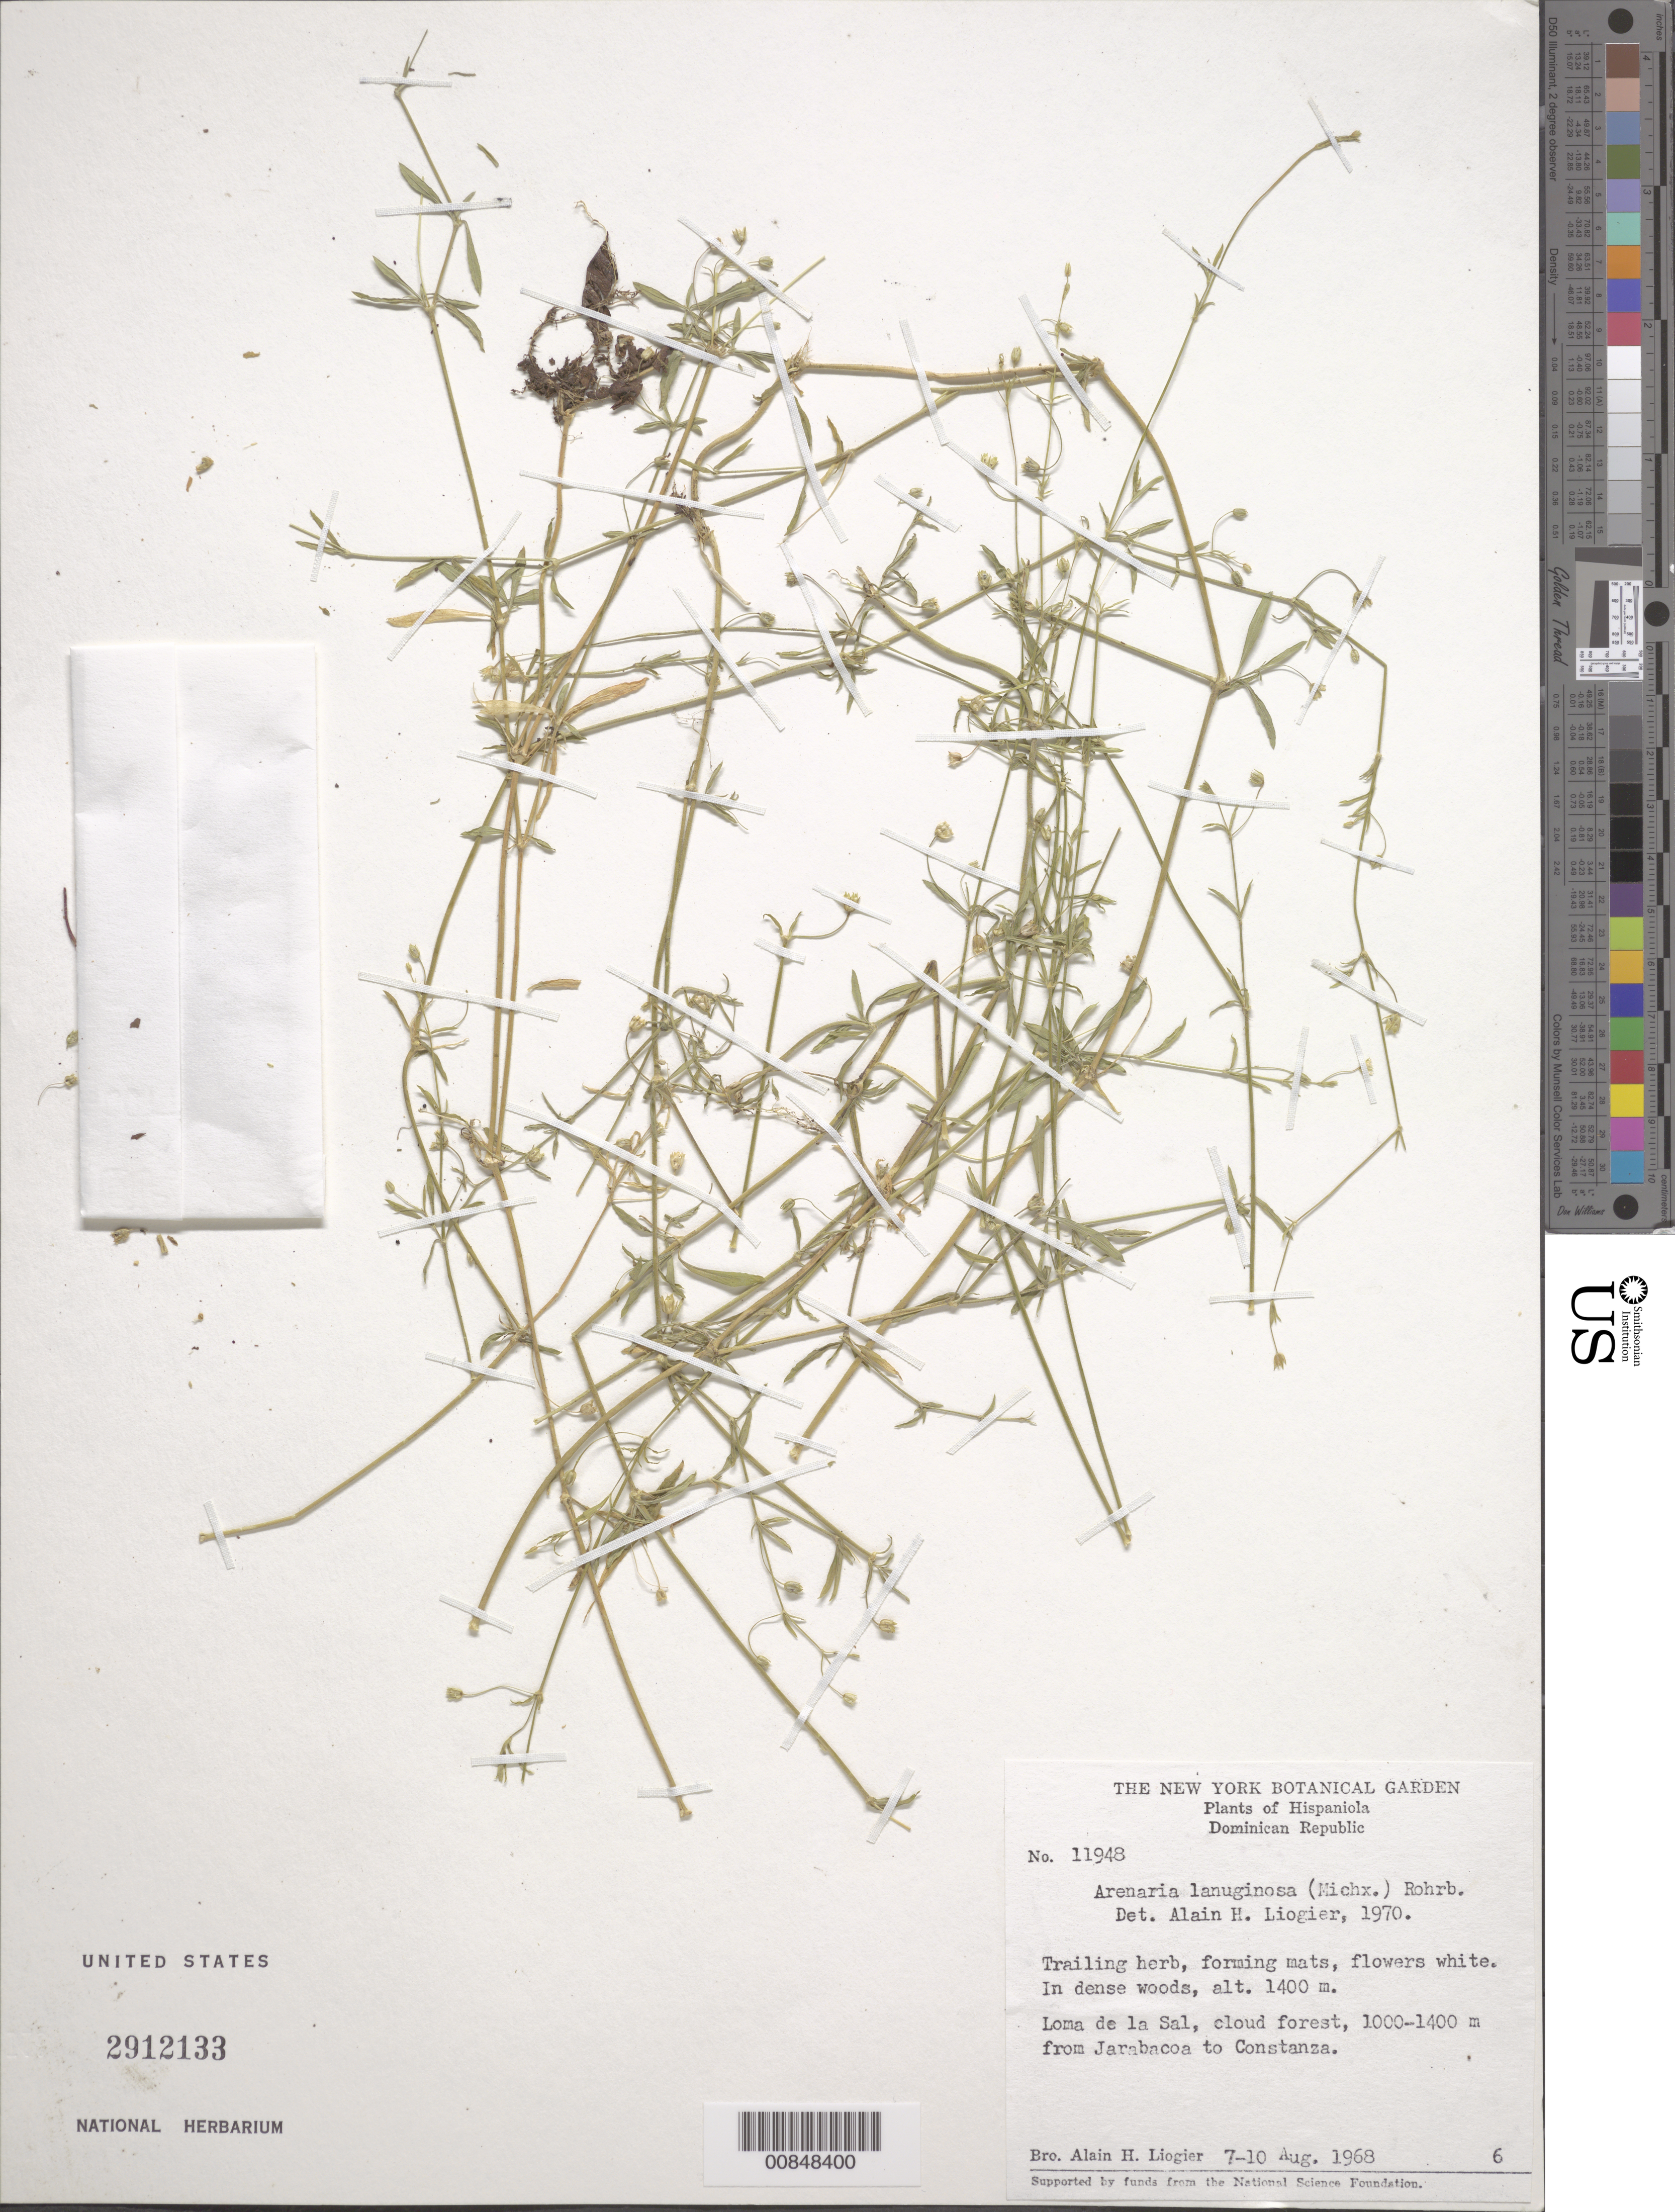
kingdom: Plantae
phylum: Tracheophyta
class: Magnoliopsida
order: Caryophyllales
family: Caryophyllaceae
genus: Arenaria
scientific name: Arenaria lanuginosa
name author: (Michx.) Rohrb.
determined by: Liogier, Alain H.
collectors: A. H. Liogier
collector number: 11948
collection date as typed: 07 Aug 1968 to 10 Aug 1968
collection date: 1968-08-07/1968-08-10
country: Dominican Republic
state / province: La Vega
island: Hispaniola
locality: Loma de la Sal, cloud forest, from Jarabacoa to Constanza.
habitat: In dense woods. Cloud forest.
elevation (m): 1000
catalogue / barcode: US 2912133